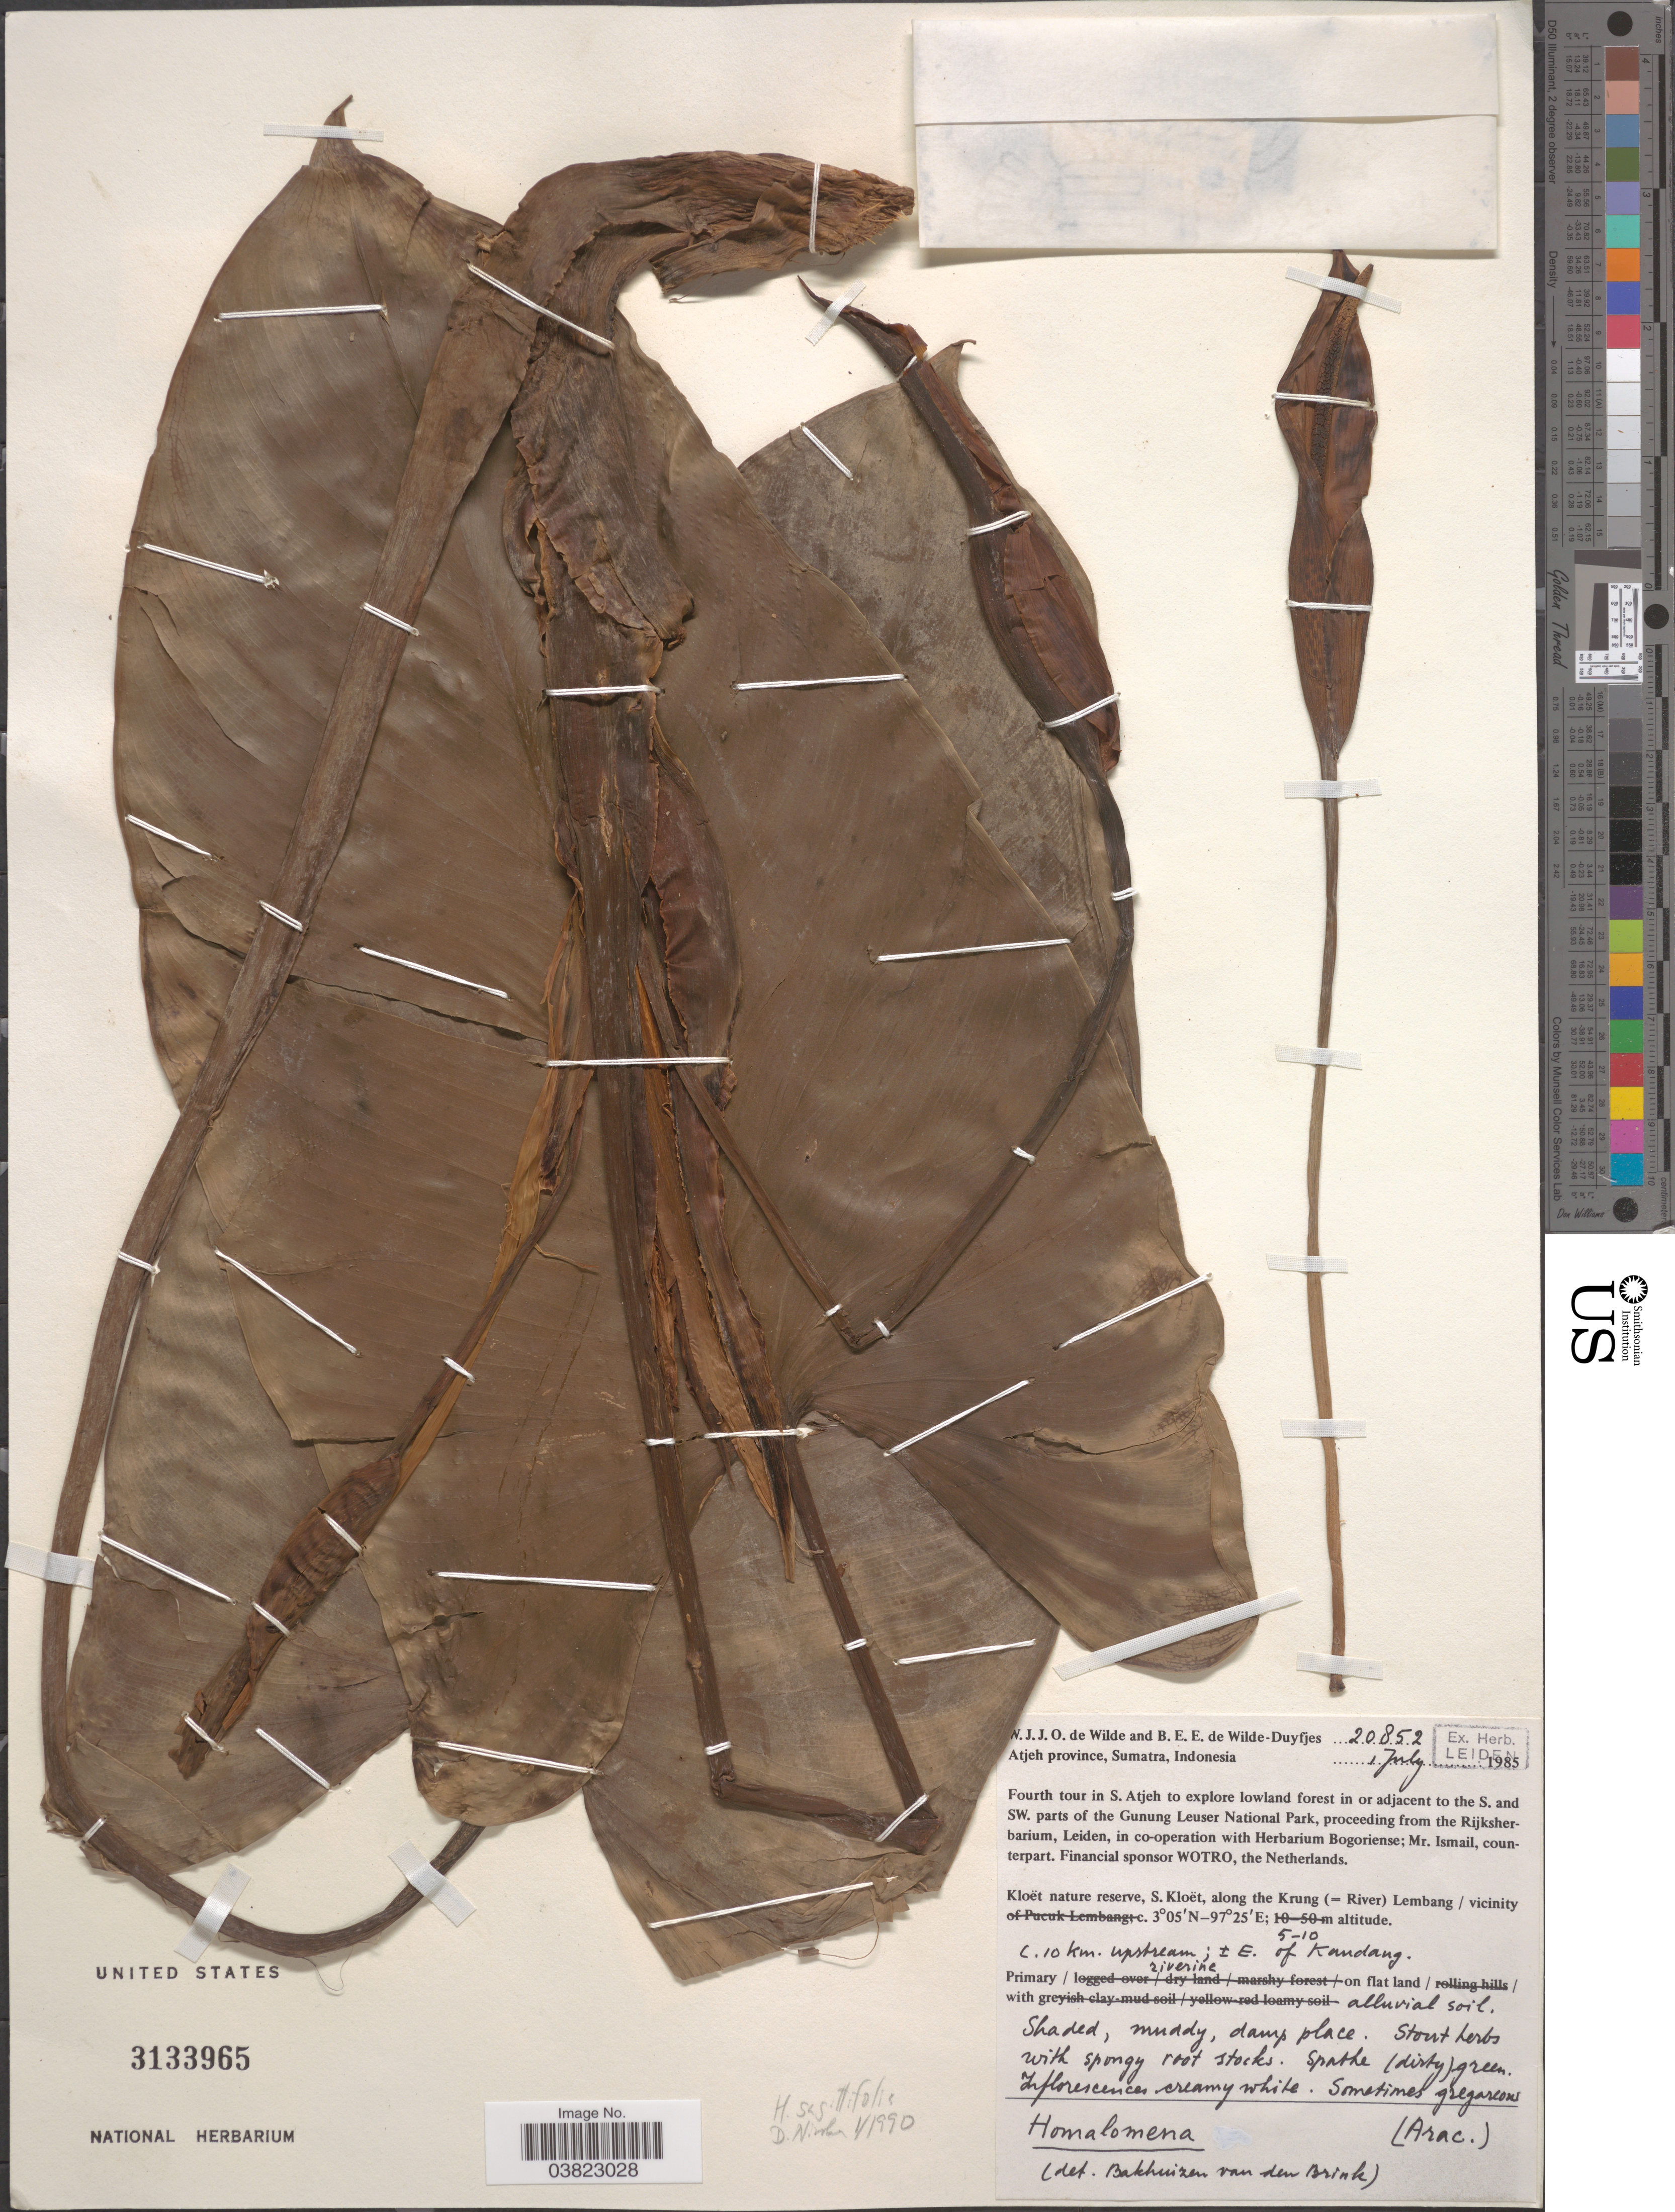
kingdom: Plantae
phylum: Tracheophyta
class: Liliopsida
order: Alismatales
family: Araceae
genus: Homalomena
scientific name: Homalomena sagitifolium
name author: Jungh. ex Schott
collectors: W. J. de Wilde & B. E. de Wilde-Duyfjes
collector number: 20852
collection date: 1985-07-01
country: Indonesia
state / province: Sumatra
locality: Atjeh province. Fourth tour in S. Atjeh to explore lowland forest in or adjacent to the S. and SW. parts of the Gunung Leuser National Park. Kloët nature reserve, S. Kloët, along the Krung (=River) Lembang / vicinity c. 10 km upstream; ± E of Kandang.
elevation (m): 5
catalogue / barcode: US 3133965